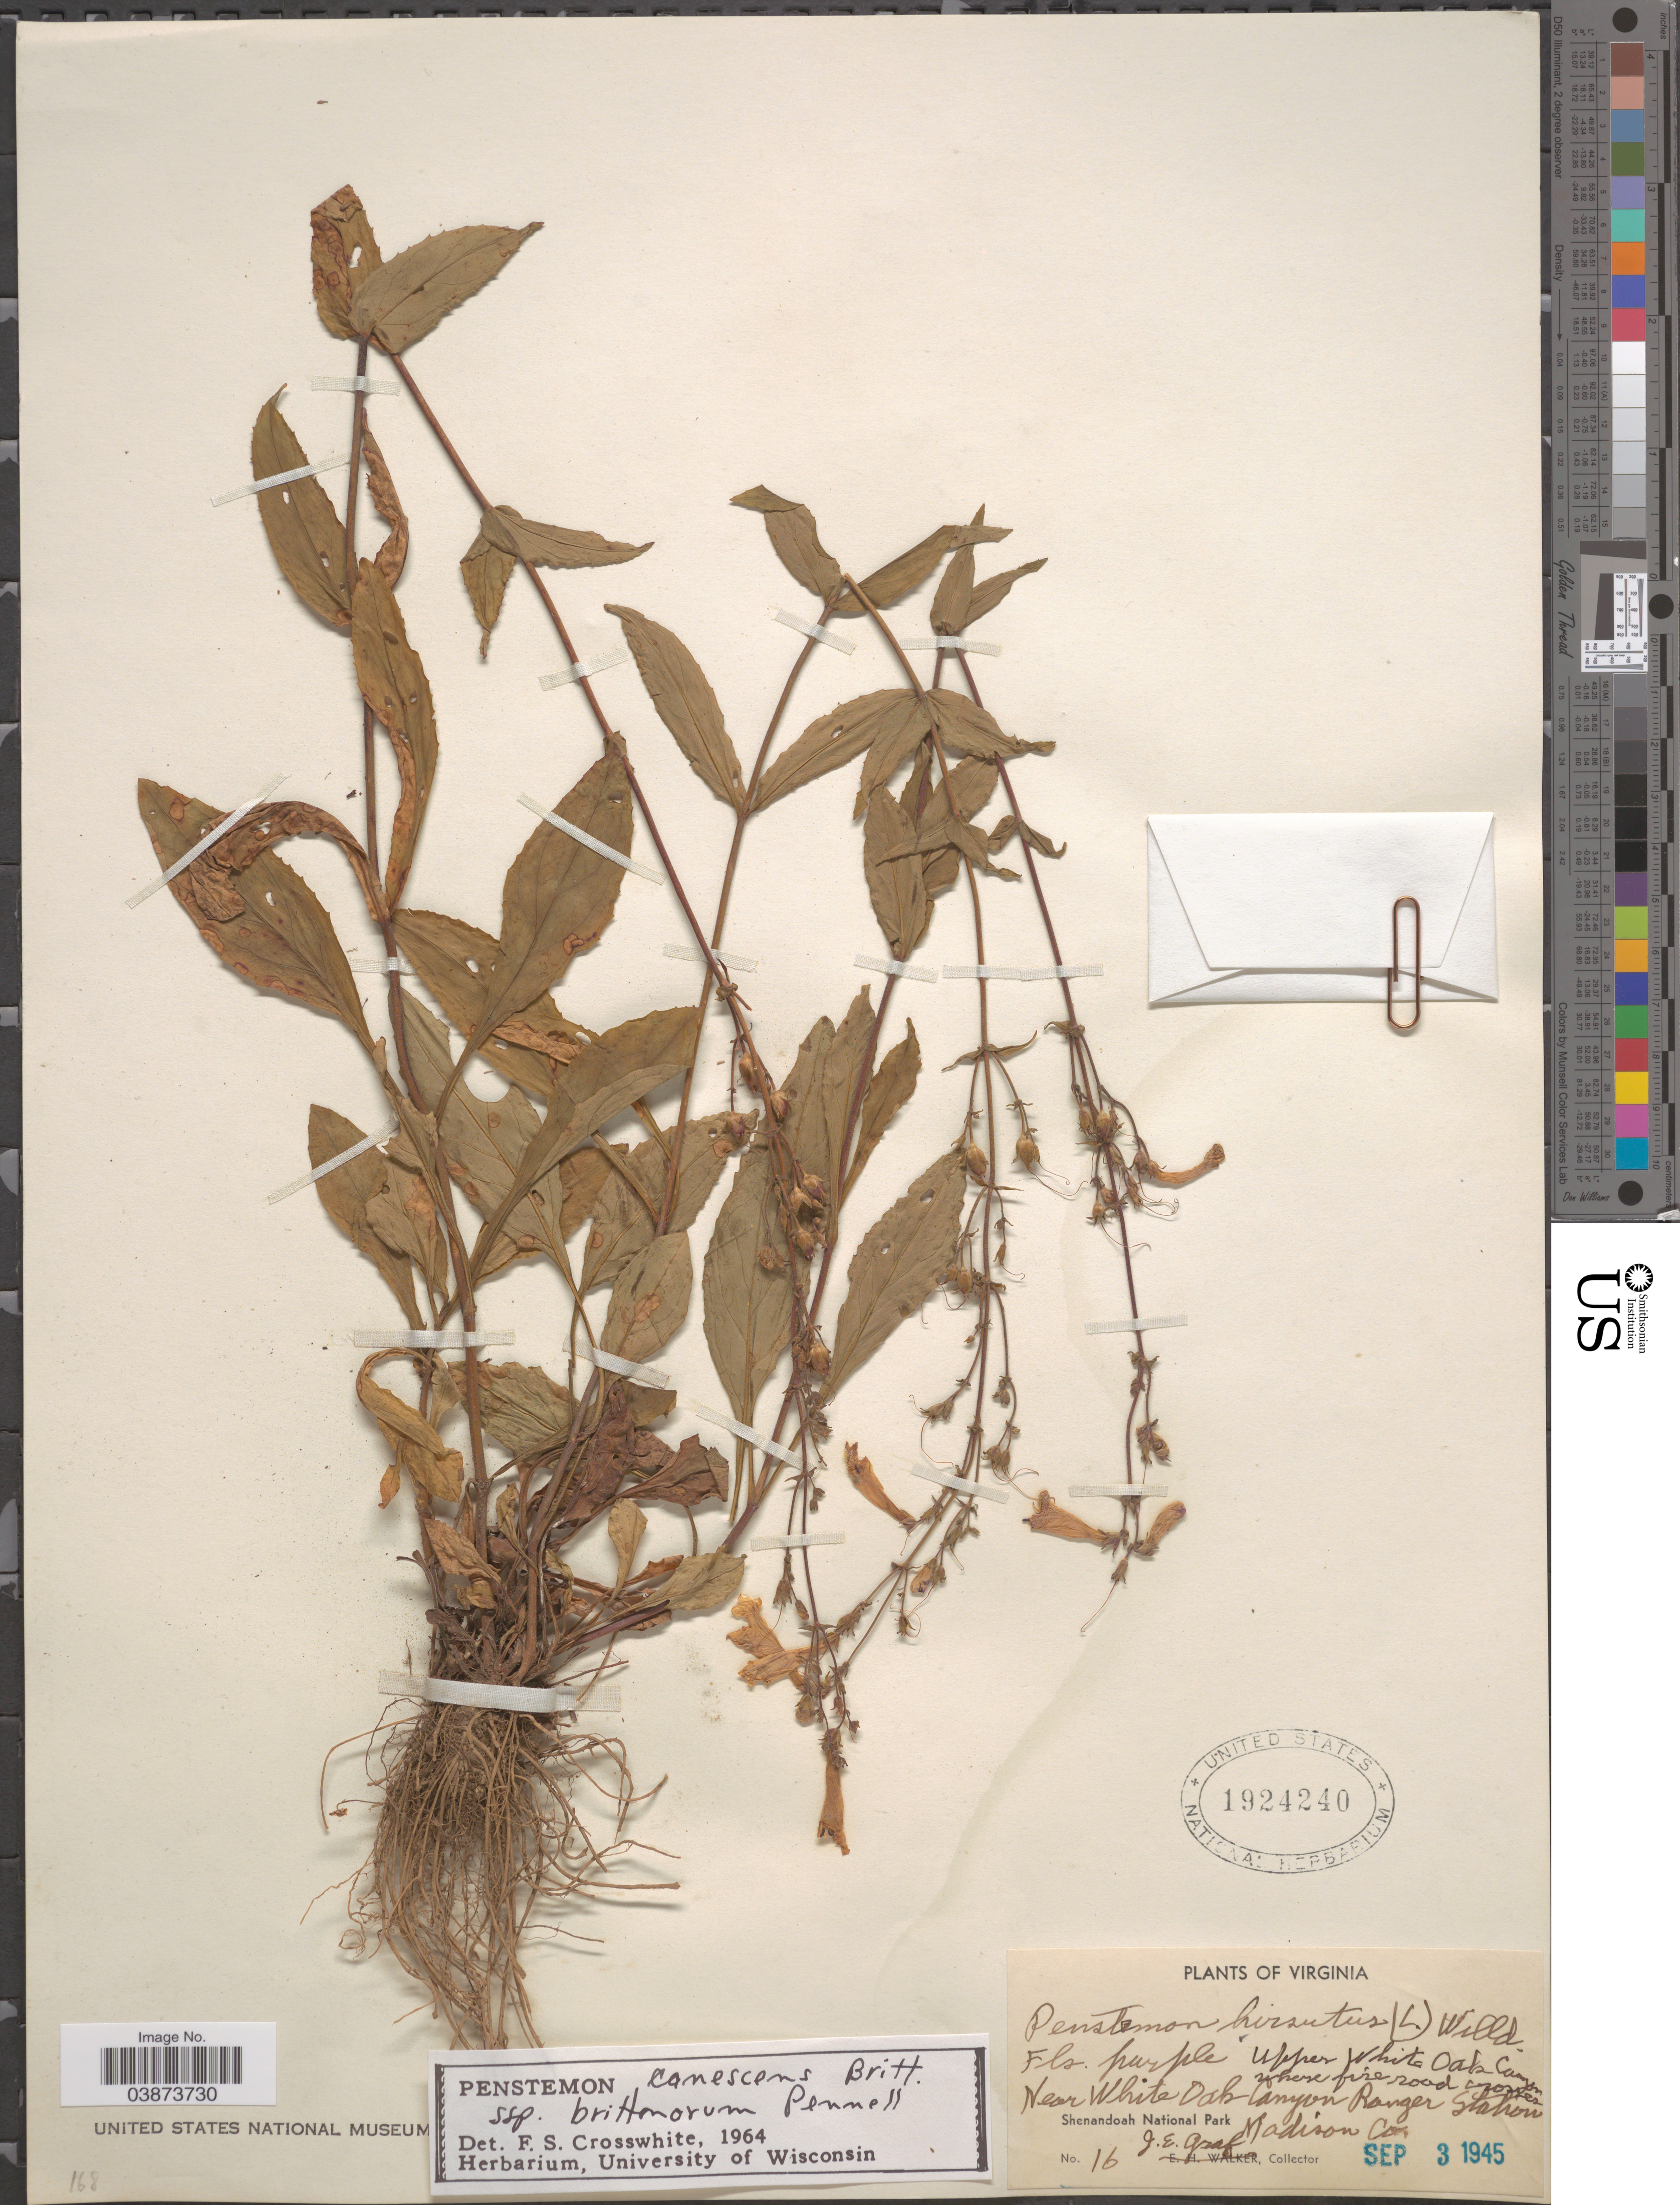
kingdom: Plantae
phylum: Tracheophyta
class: Magnoliopsida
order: Lamiales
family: Plantaginaceae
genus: Penstemon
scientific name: Penstemon brittoniorum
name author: Pennell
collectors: J. Graf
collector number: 16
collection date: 1945-09-03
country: United States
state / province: Virginia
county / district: Madison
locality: Upper White Oak Canyon where fire road crosses. Near White Oak Canyon Ranger Station. Shenandoah National Park. Madison Co.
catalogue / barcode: US 1924240